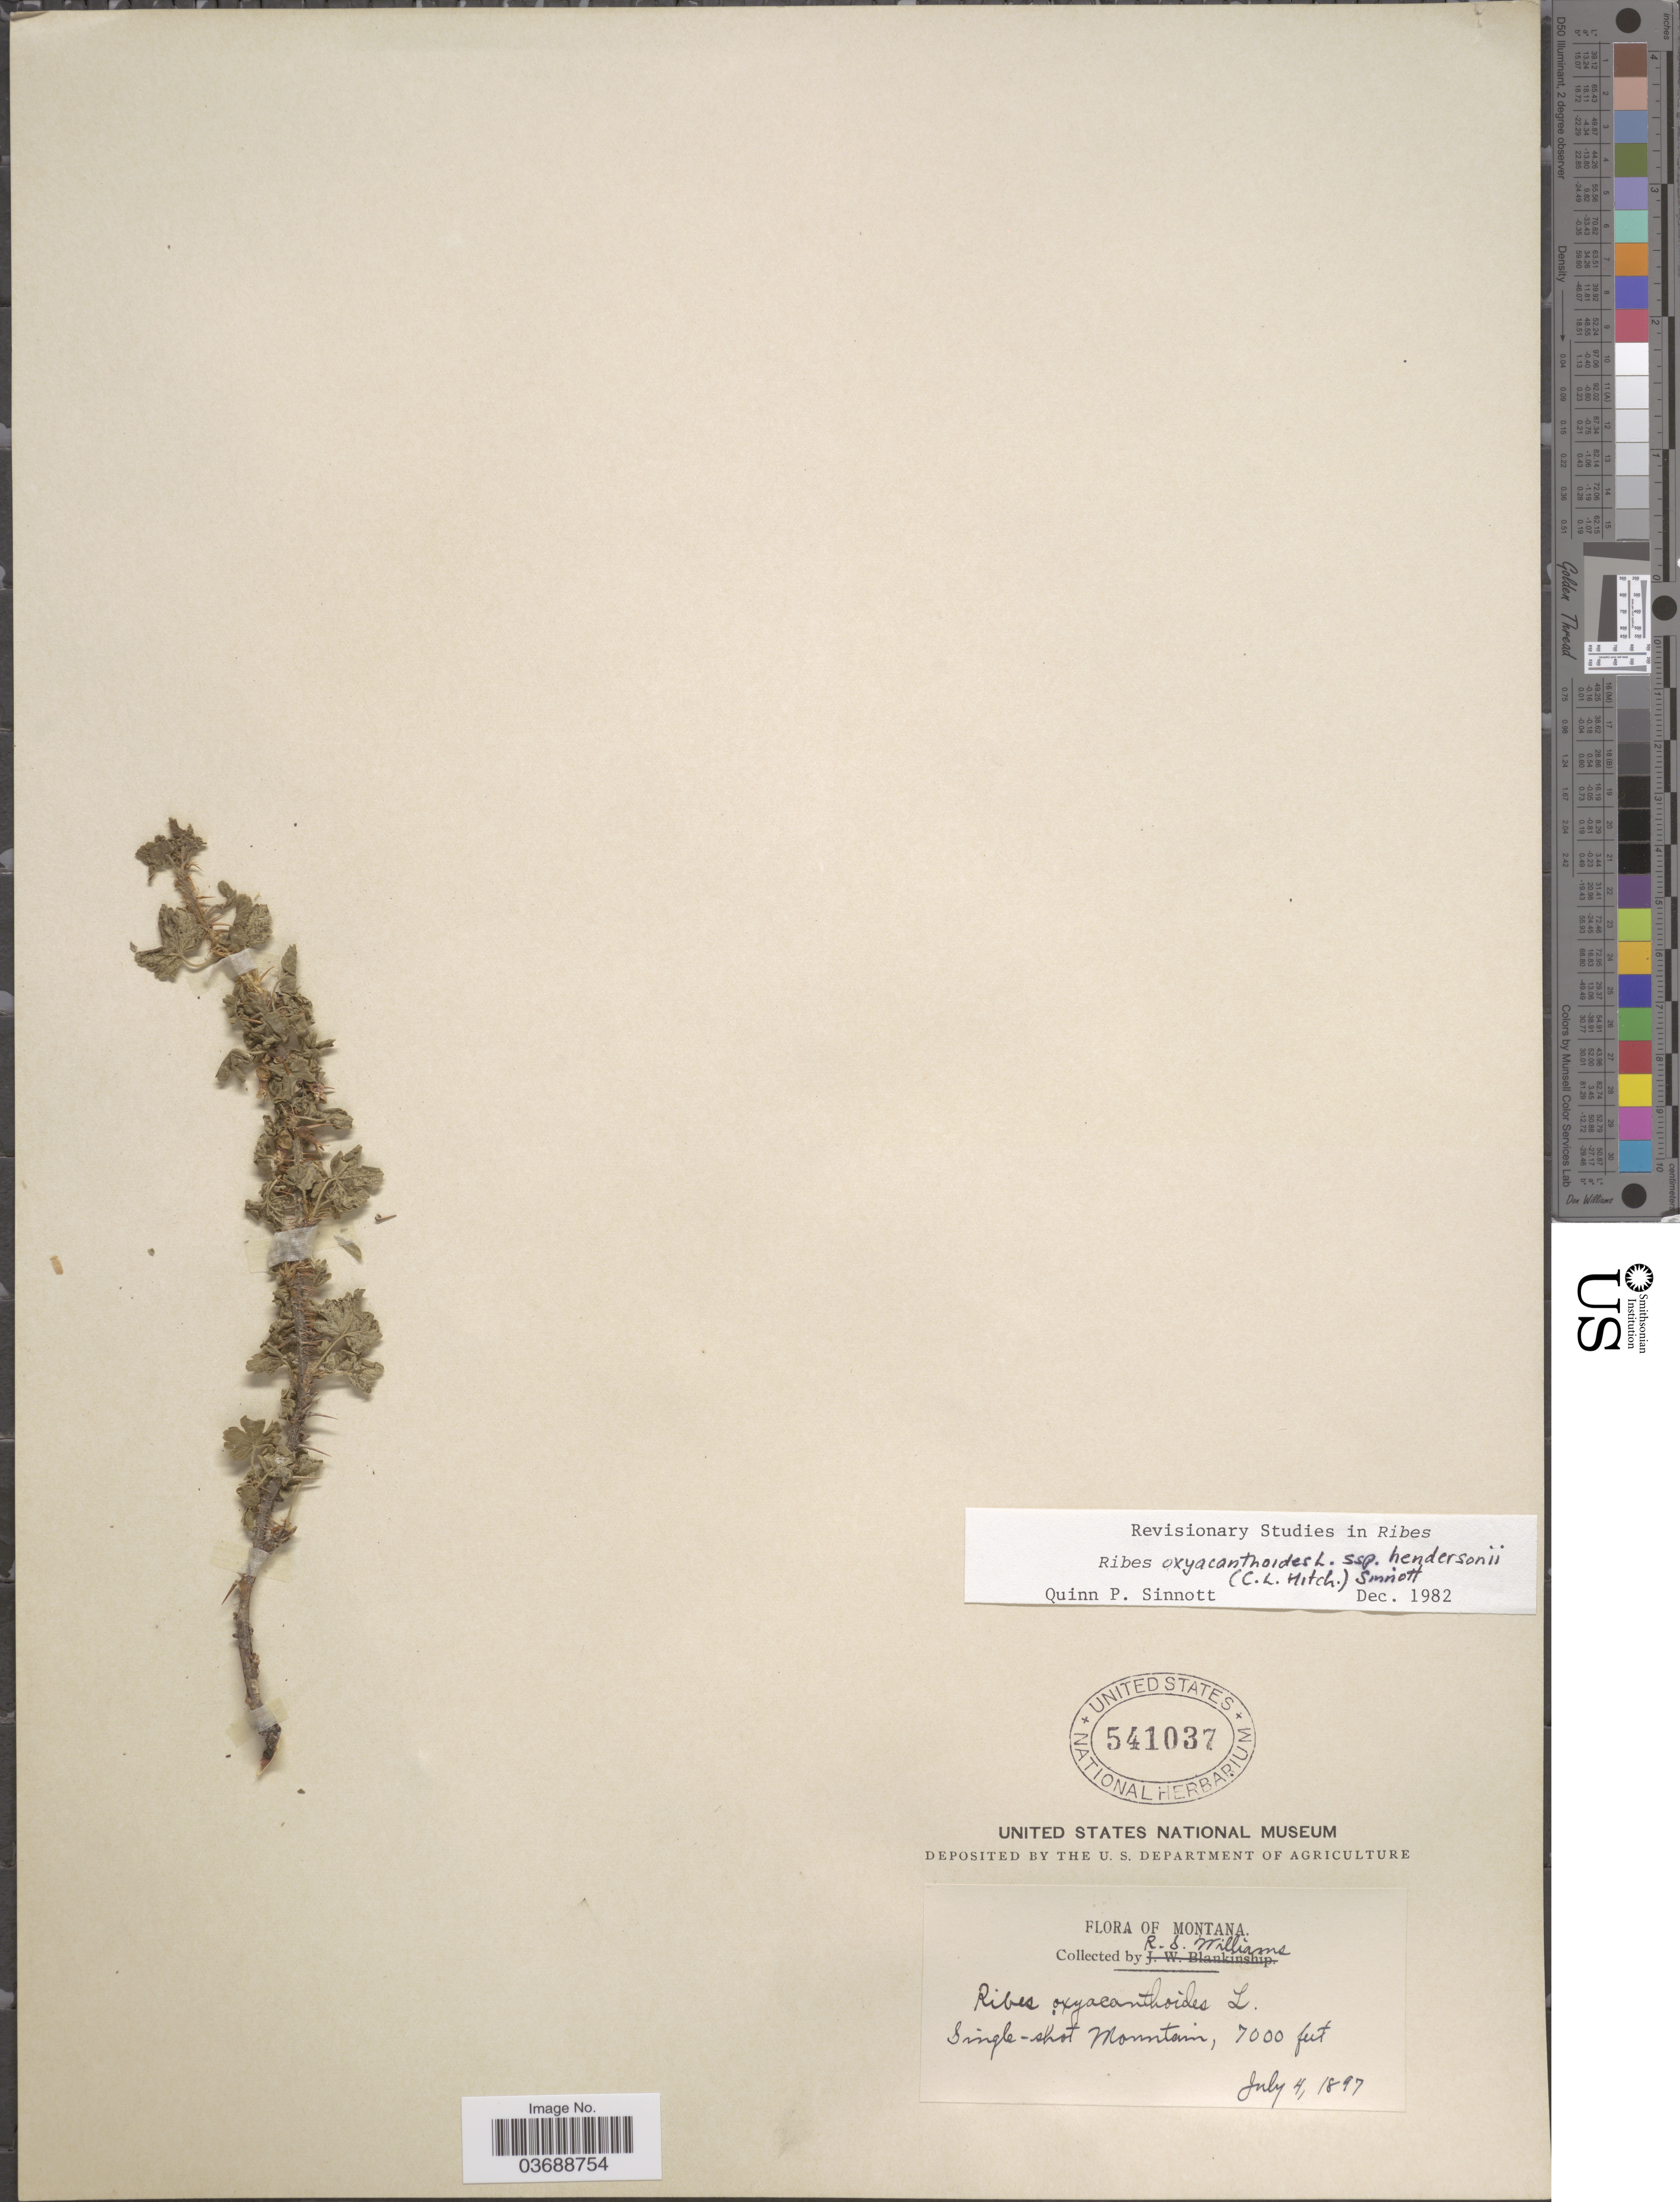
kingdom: Plantae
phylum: Tracheophyta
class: Magnoliopsida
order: Saxifragales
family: Grossulariaceae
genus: Ribes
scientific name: Ribes oxyacanthoides var. hendersonii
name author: (C.L. Hitchc.) P.K. Holmgren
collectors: R. S. Williams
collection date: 1897-07-04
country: United States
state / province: Montana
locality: Single-shot Mountain.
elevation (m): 2134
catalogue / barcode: US 541037